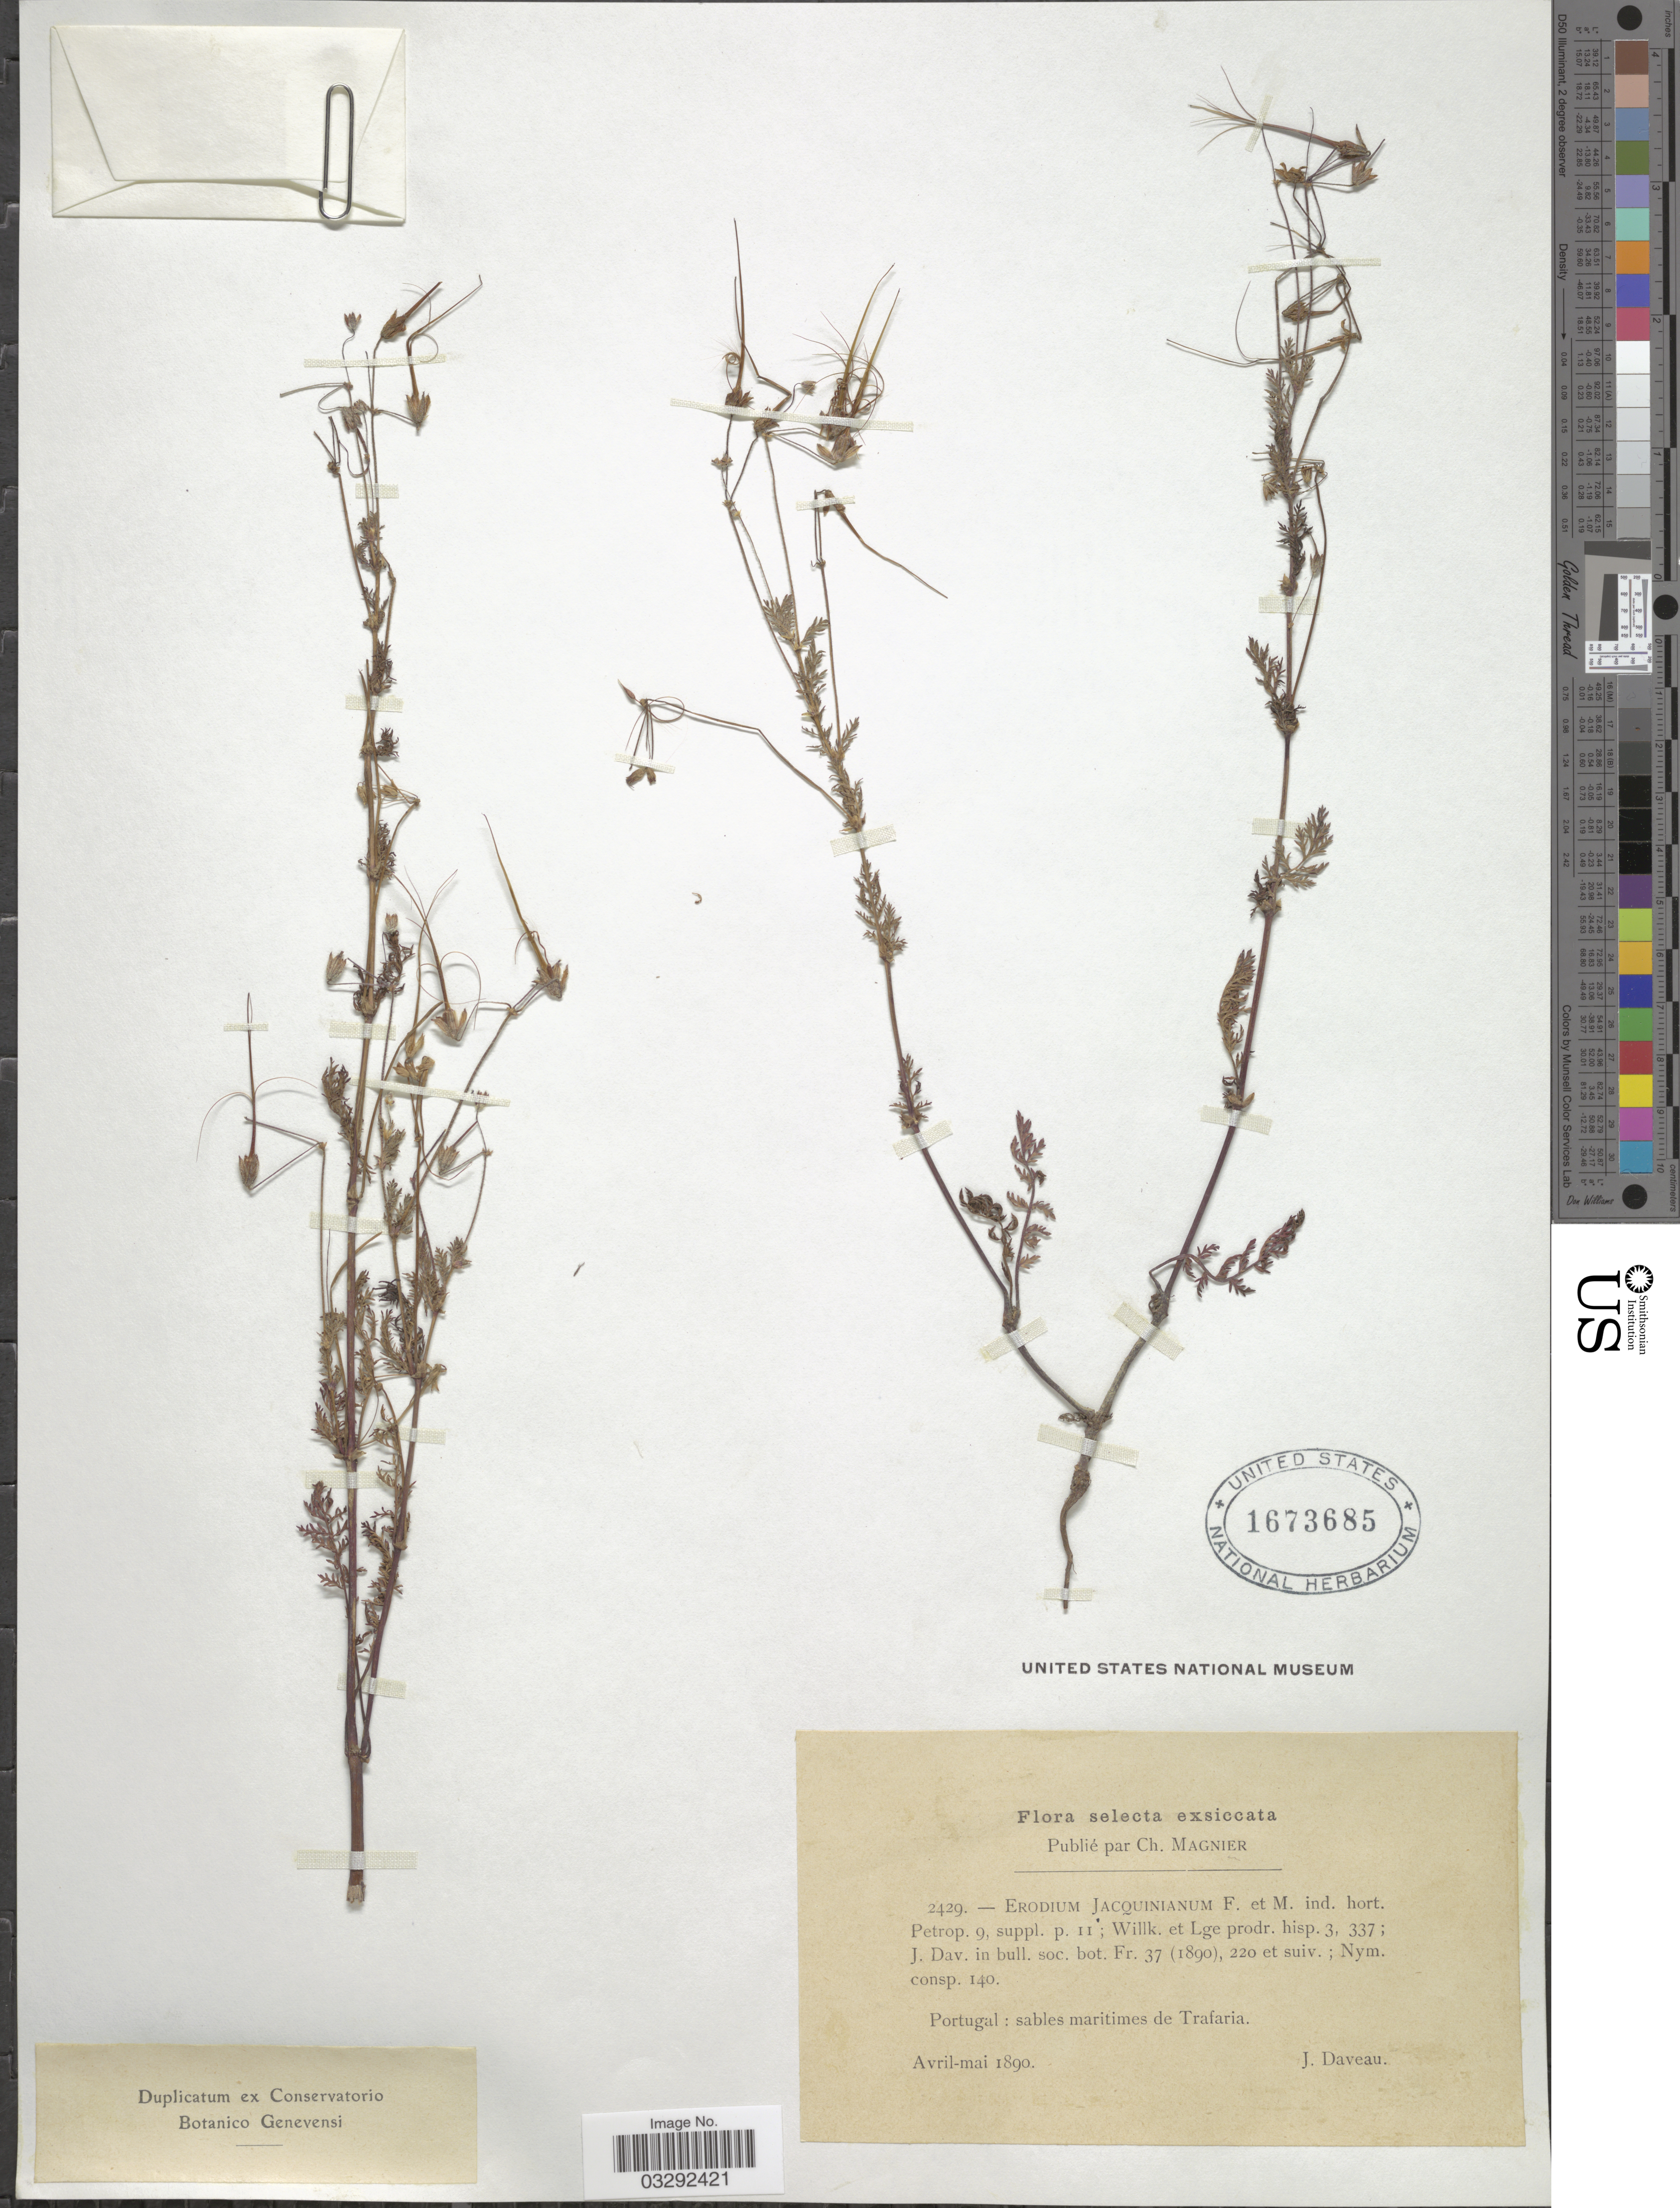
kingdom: Plantae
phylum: Tracheophyta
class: Magnoliopsida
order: Geraniales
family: Geraniaceae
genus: Erodium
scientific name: Erodium jacquinianum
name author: Fisch. et al.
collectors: J. Daveau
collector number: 2429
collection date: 1890-04/1890-05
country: Portugal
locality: Selecta. [unsure placement] Sables maritimes de Trafaria.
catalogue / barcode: US 1673685